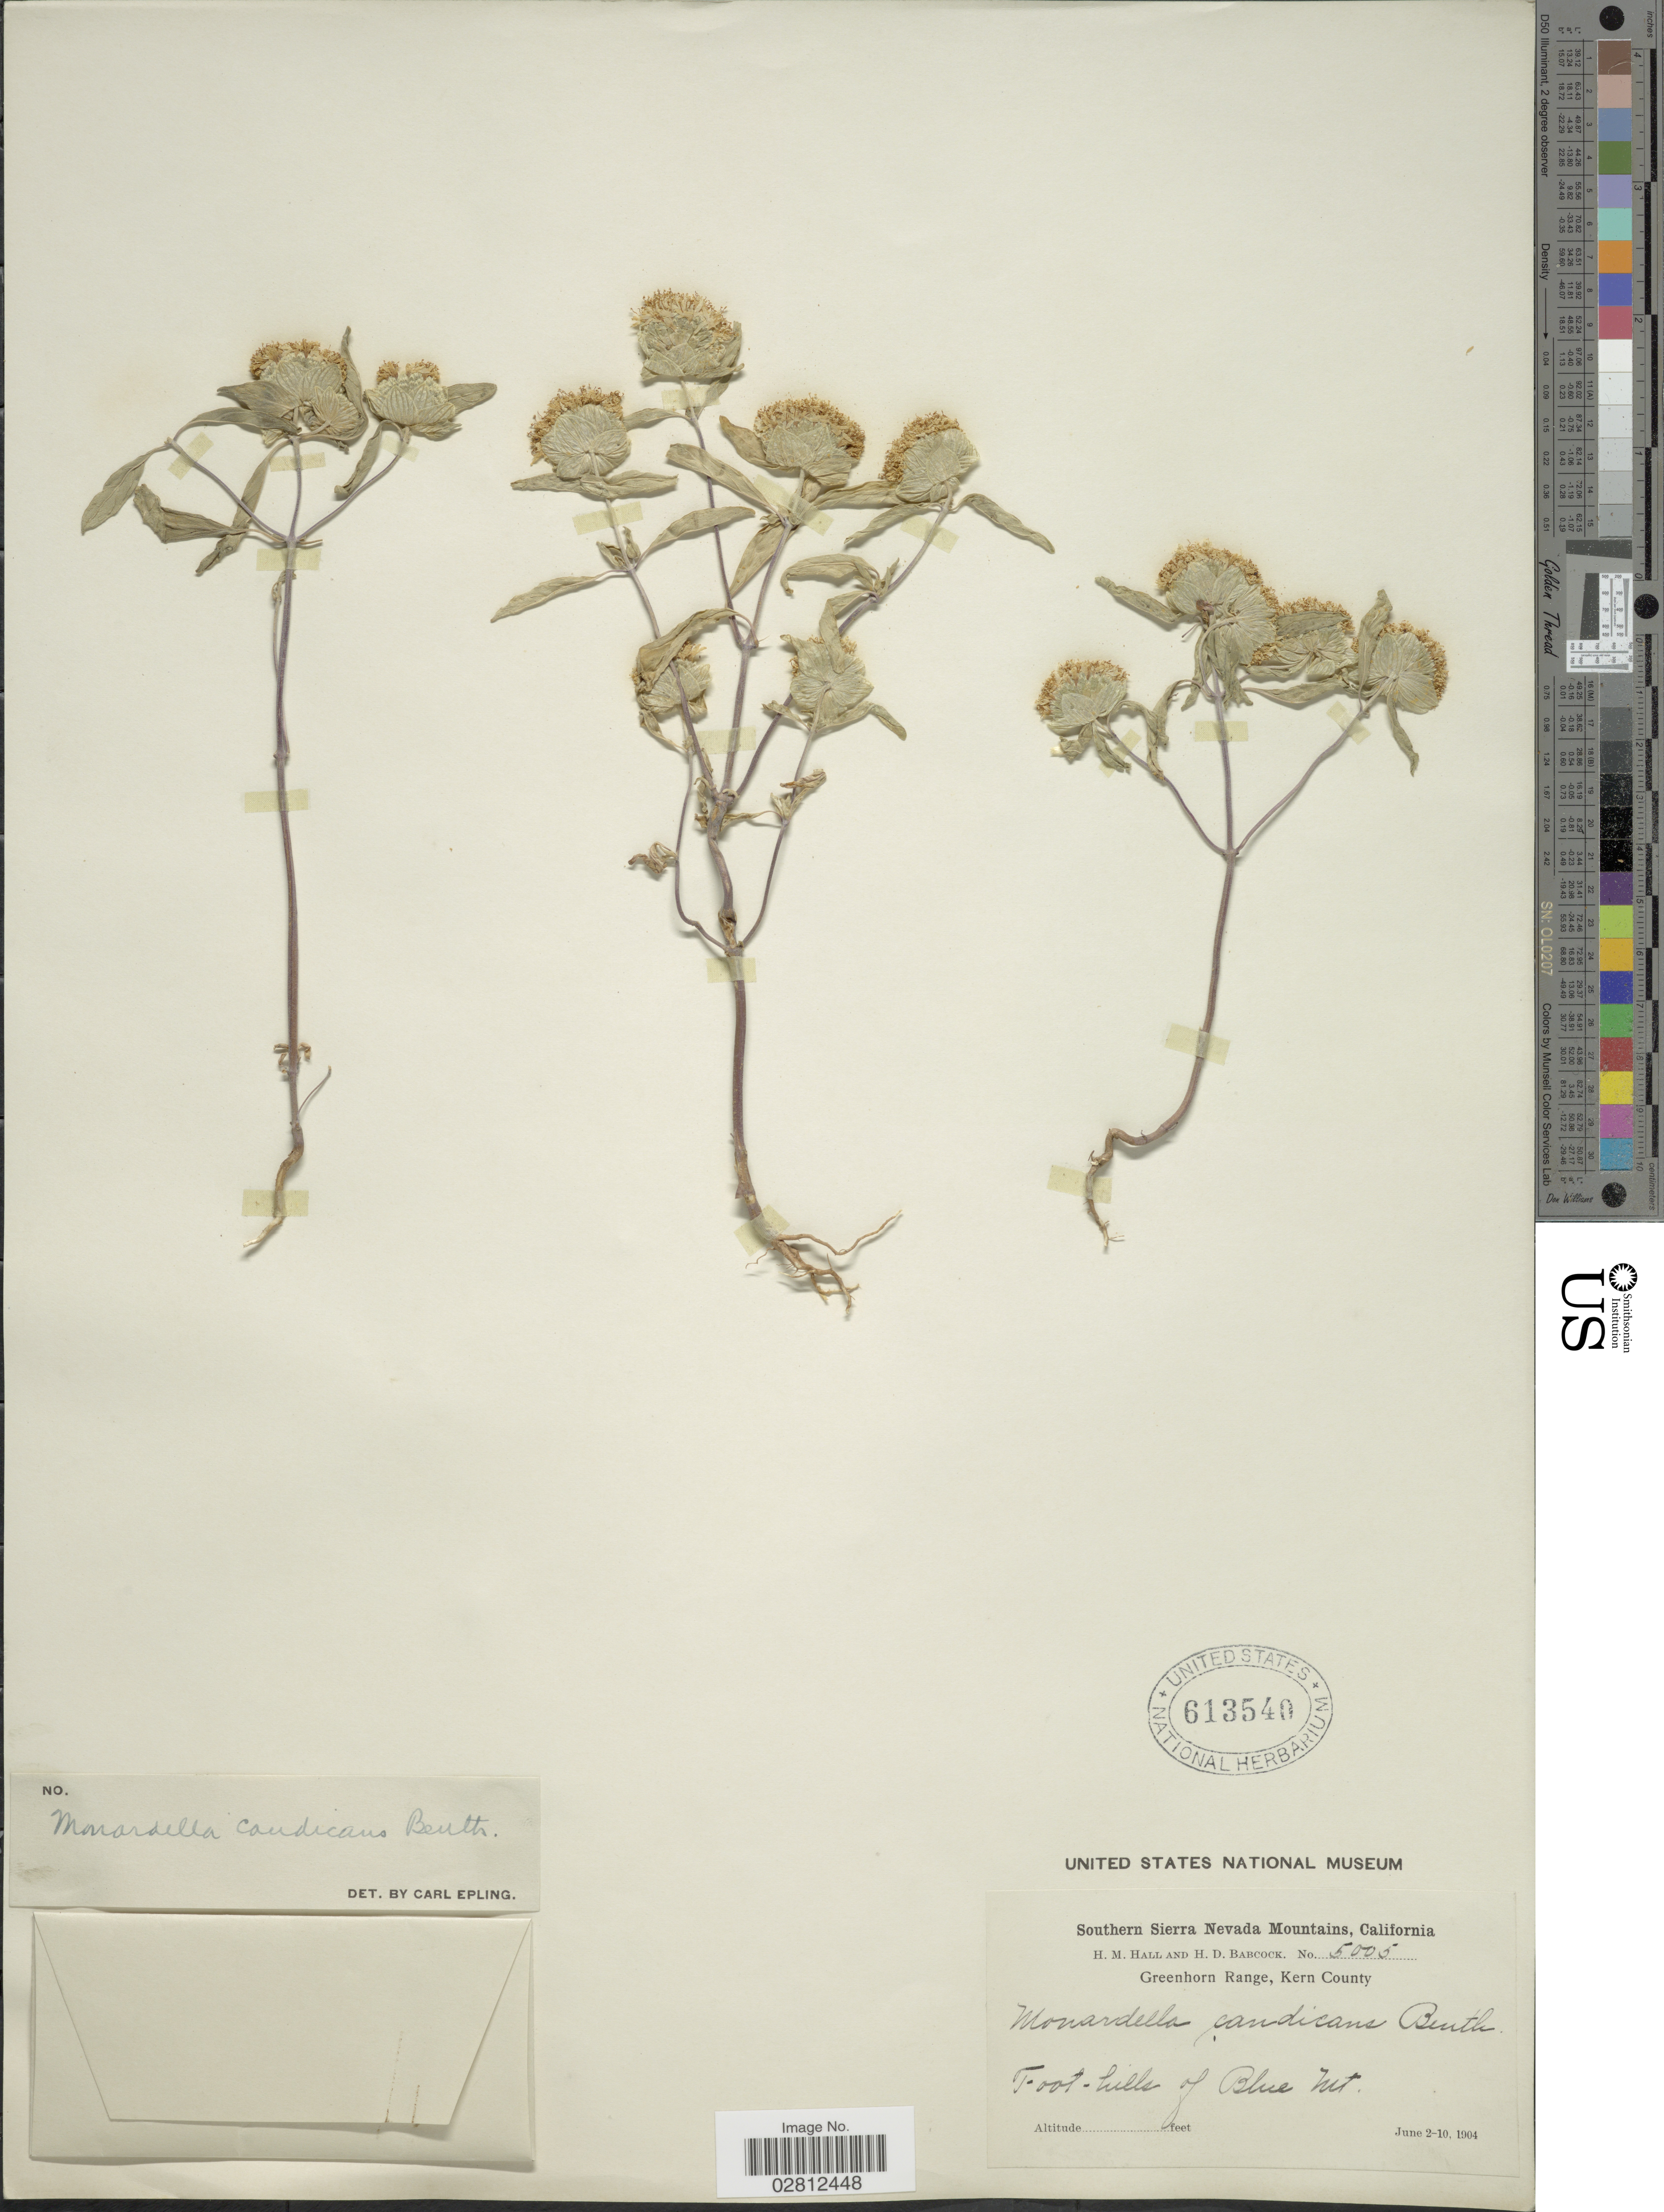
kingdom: Plantae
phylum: Tracheophyta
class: Magnoliopsida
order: Lamiales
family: Lamiaceae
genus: Monardella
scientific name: Monardella candicans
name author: Benth.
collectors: H. M. Hall & H. Babcock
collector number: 5005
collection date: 1904-06-02/1904-06-10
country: United States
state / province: California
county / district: Kern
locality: Southern Sierra Nevada Mountains, Greenhorn Range, Kern County, Foot-hills of Blue Mt.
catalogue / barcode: US 613540